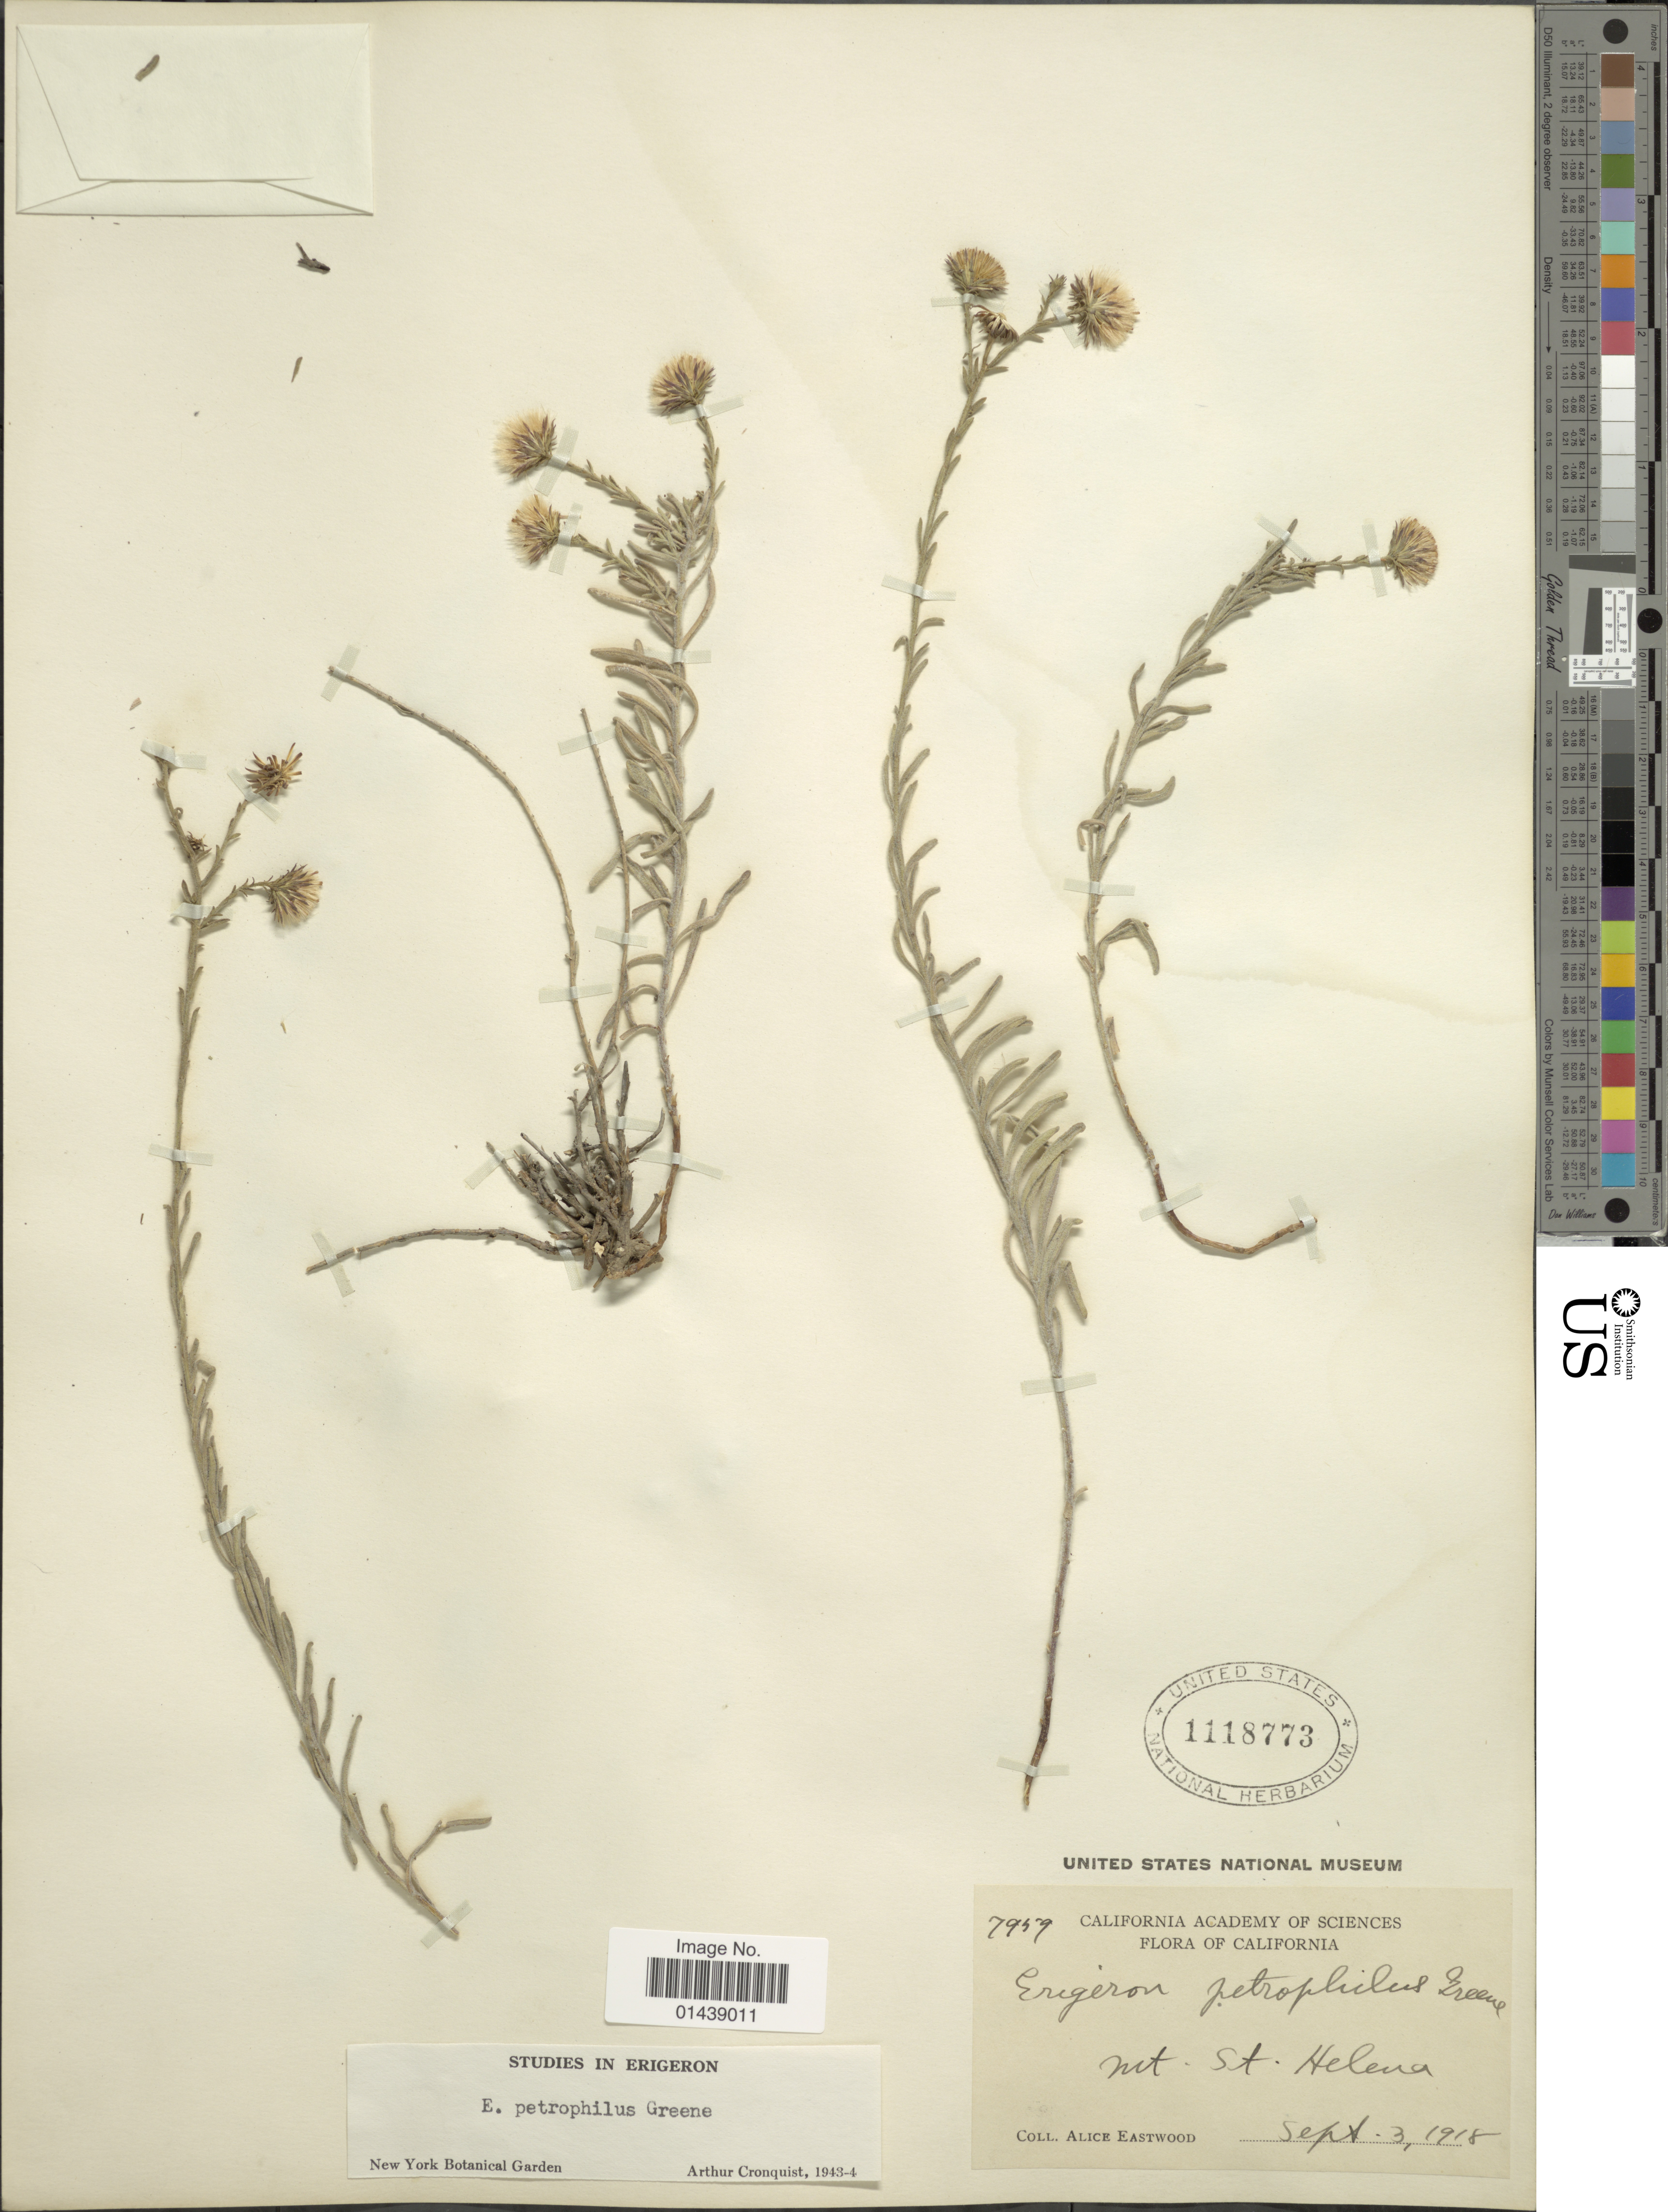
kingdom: Plantae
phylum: Tracheophyta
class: Magnoliopsida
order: Asterales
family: Asteraceae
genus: Erigeron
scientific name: Erigeron petrophilus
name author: Greene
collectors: A. Eastwood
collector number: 7959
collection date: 1918-09-03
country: United States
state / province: California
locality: Mt. St. Helena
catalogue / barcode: US 1118773